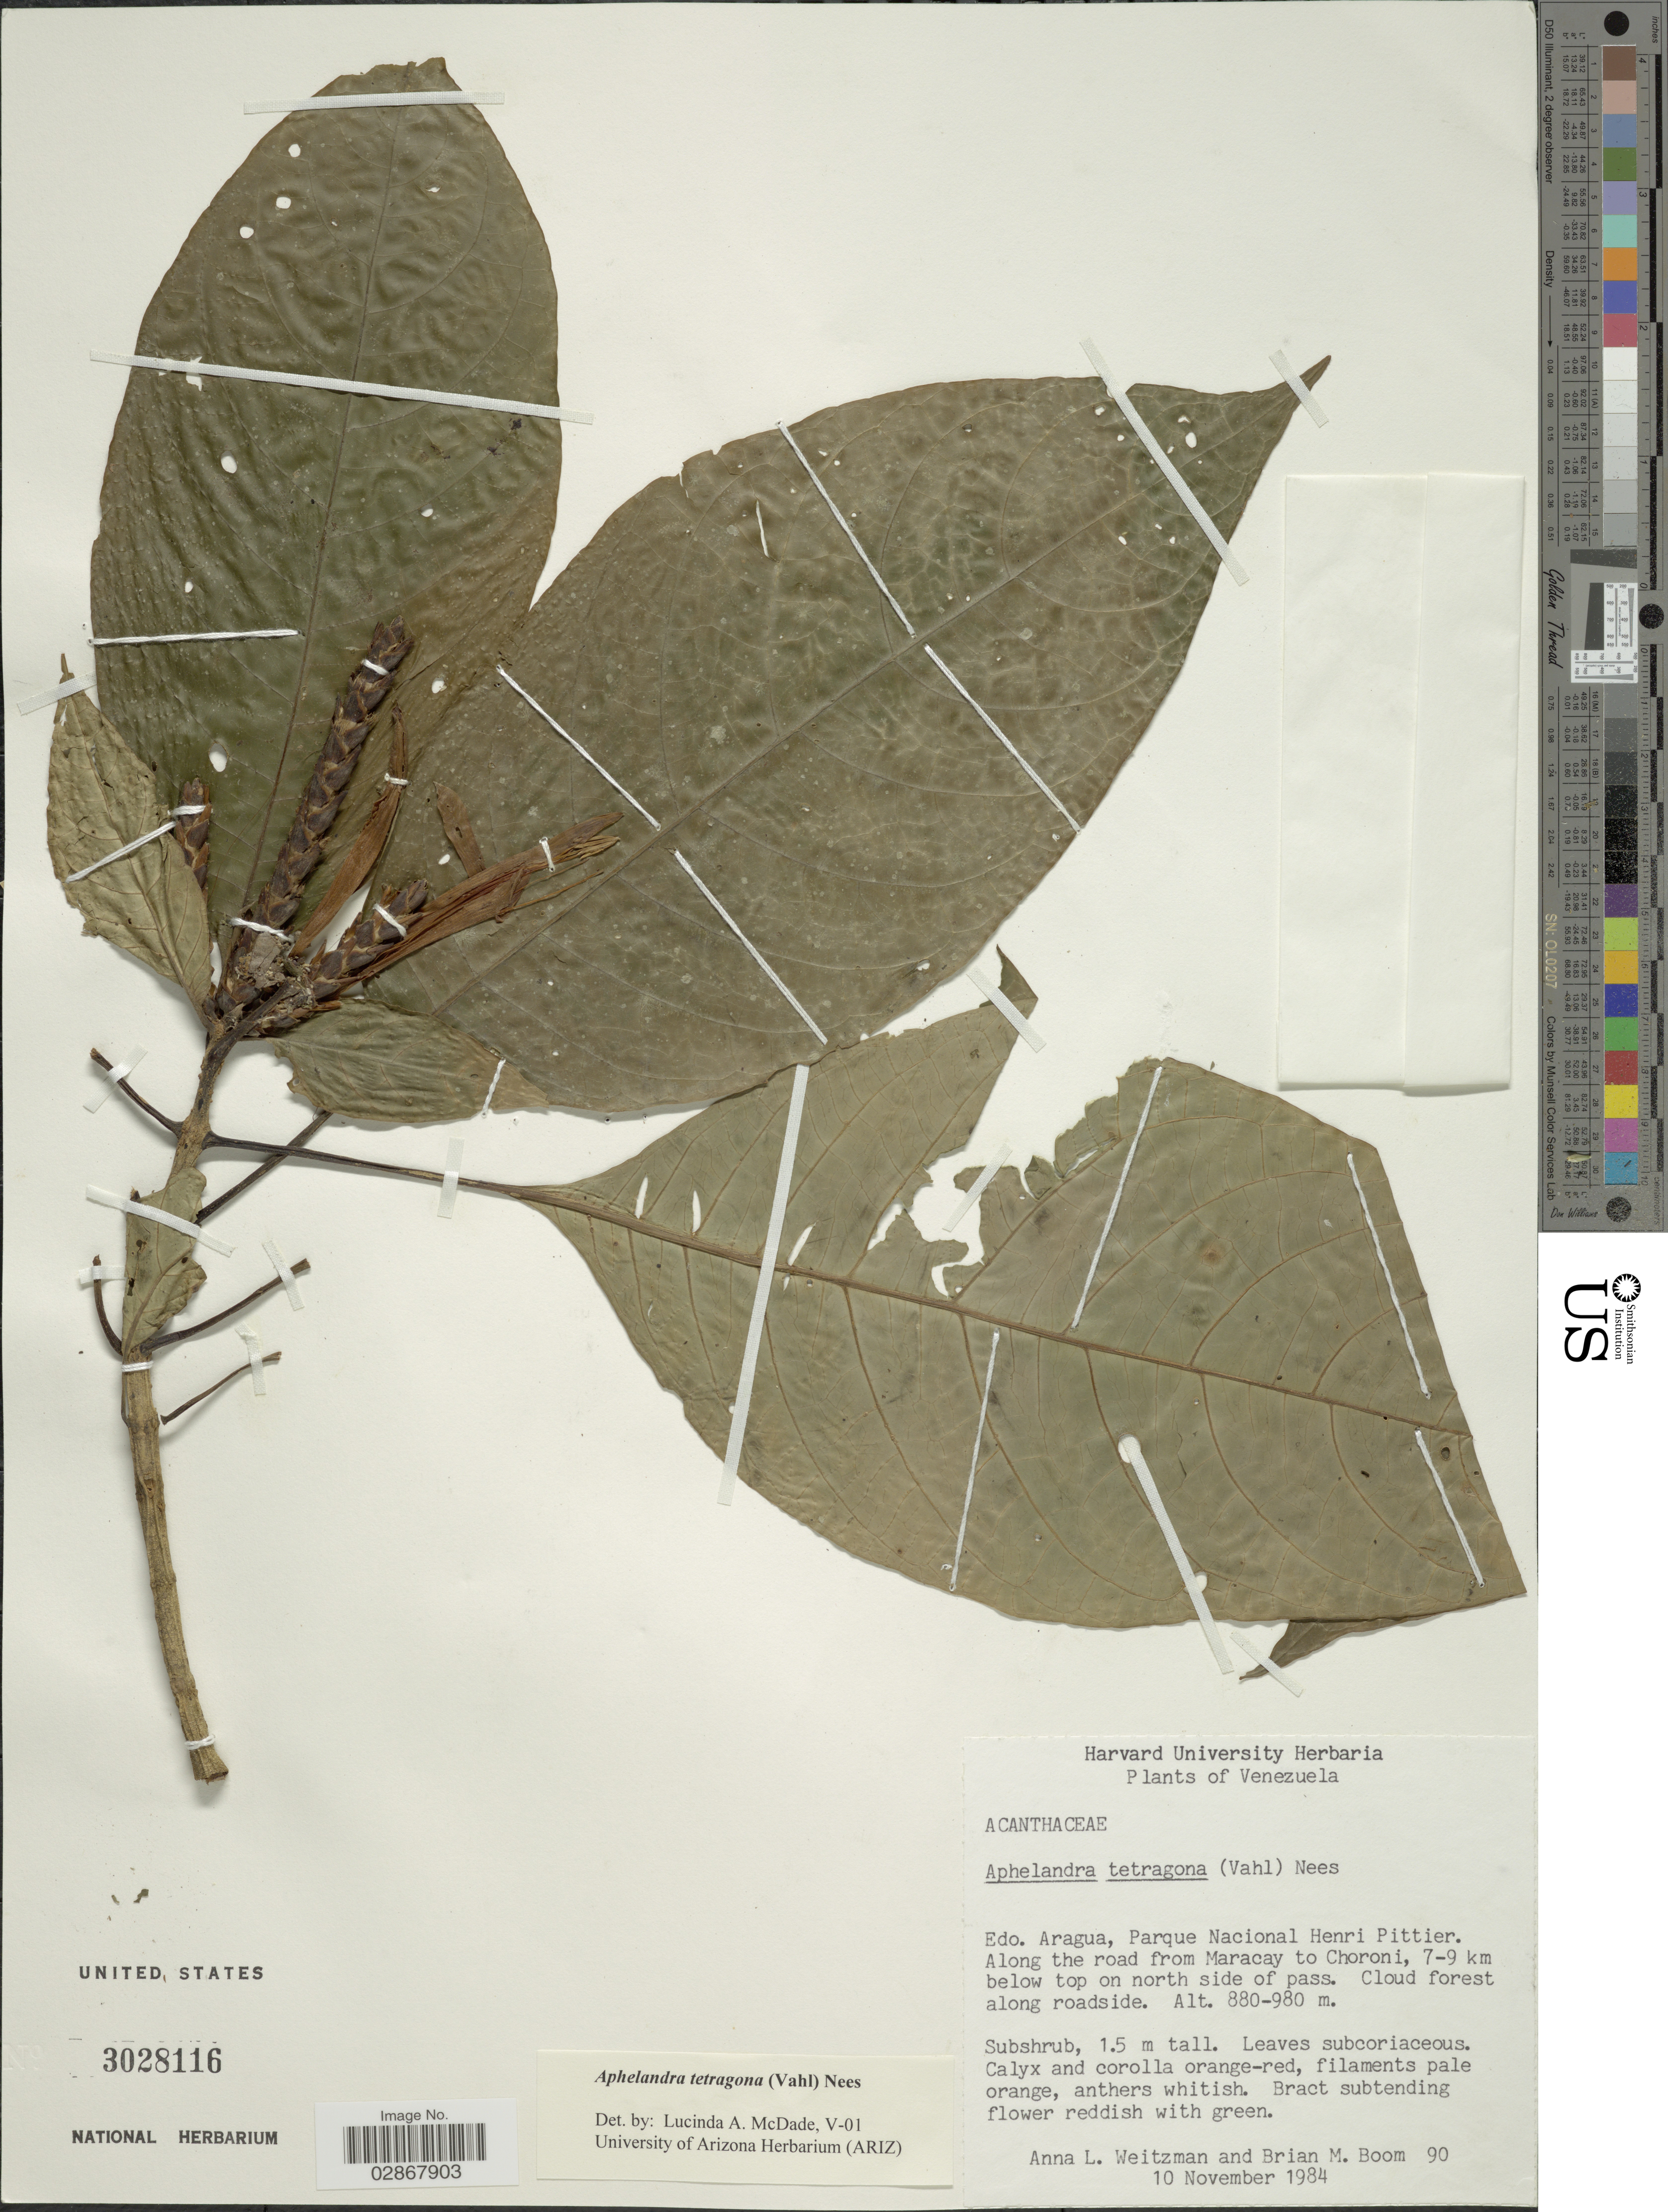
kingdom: Plantae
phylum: Tracheophyta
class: Magnoliopsida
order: Lamiales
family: Acanthaceae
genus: Aphelandra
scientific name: Aphelandra tetragona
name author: (Vahl) Nees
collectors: A. L. Weitzman & B. M. Boom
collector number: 90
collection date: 1984-11-10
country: Venezuela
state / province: Aragua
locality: Parque Nacional Henri Pittier. Along the road from Maracay to Choroni, 7-9 km below top on north side of pass.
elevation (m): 880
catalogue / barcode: US 3028116